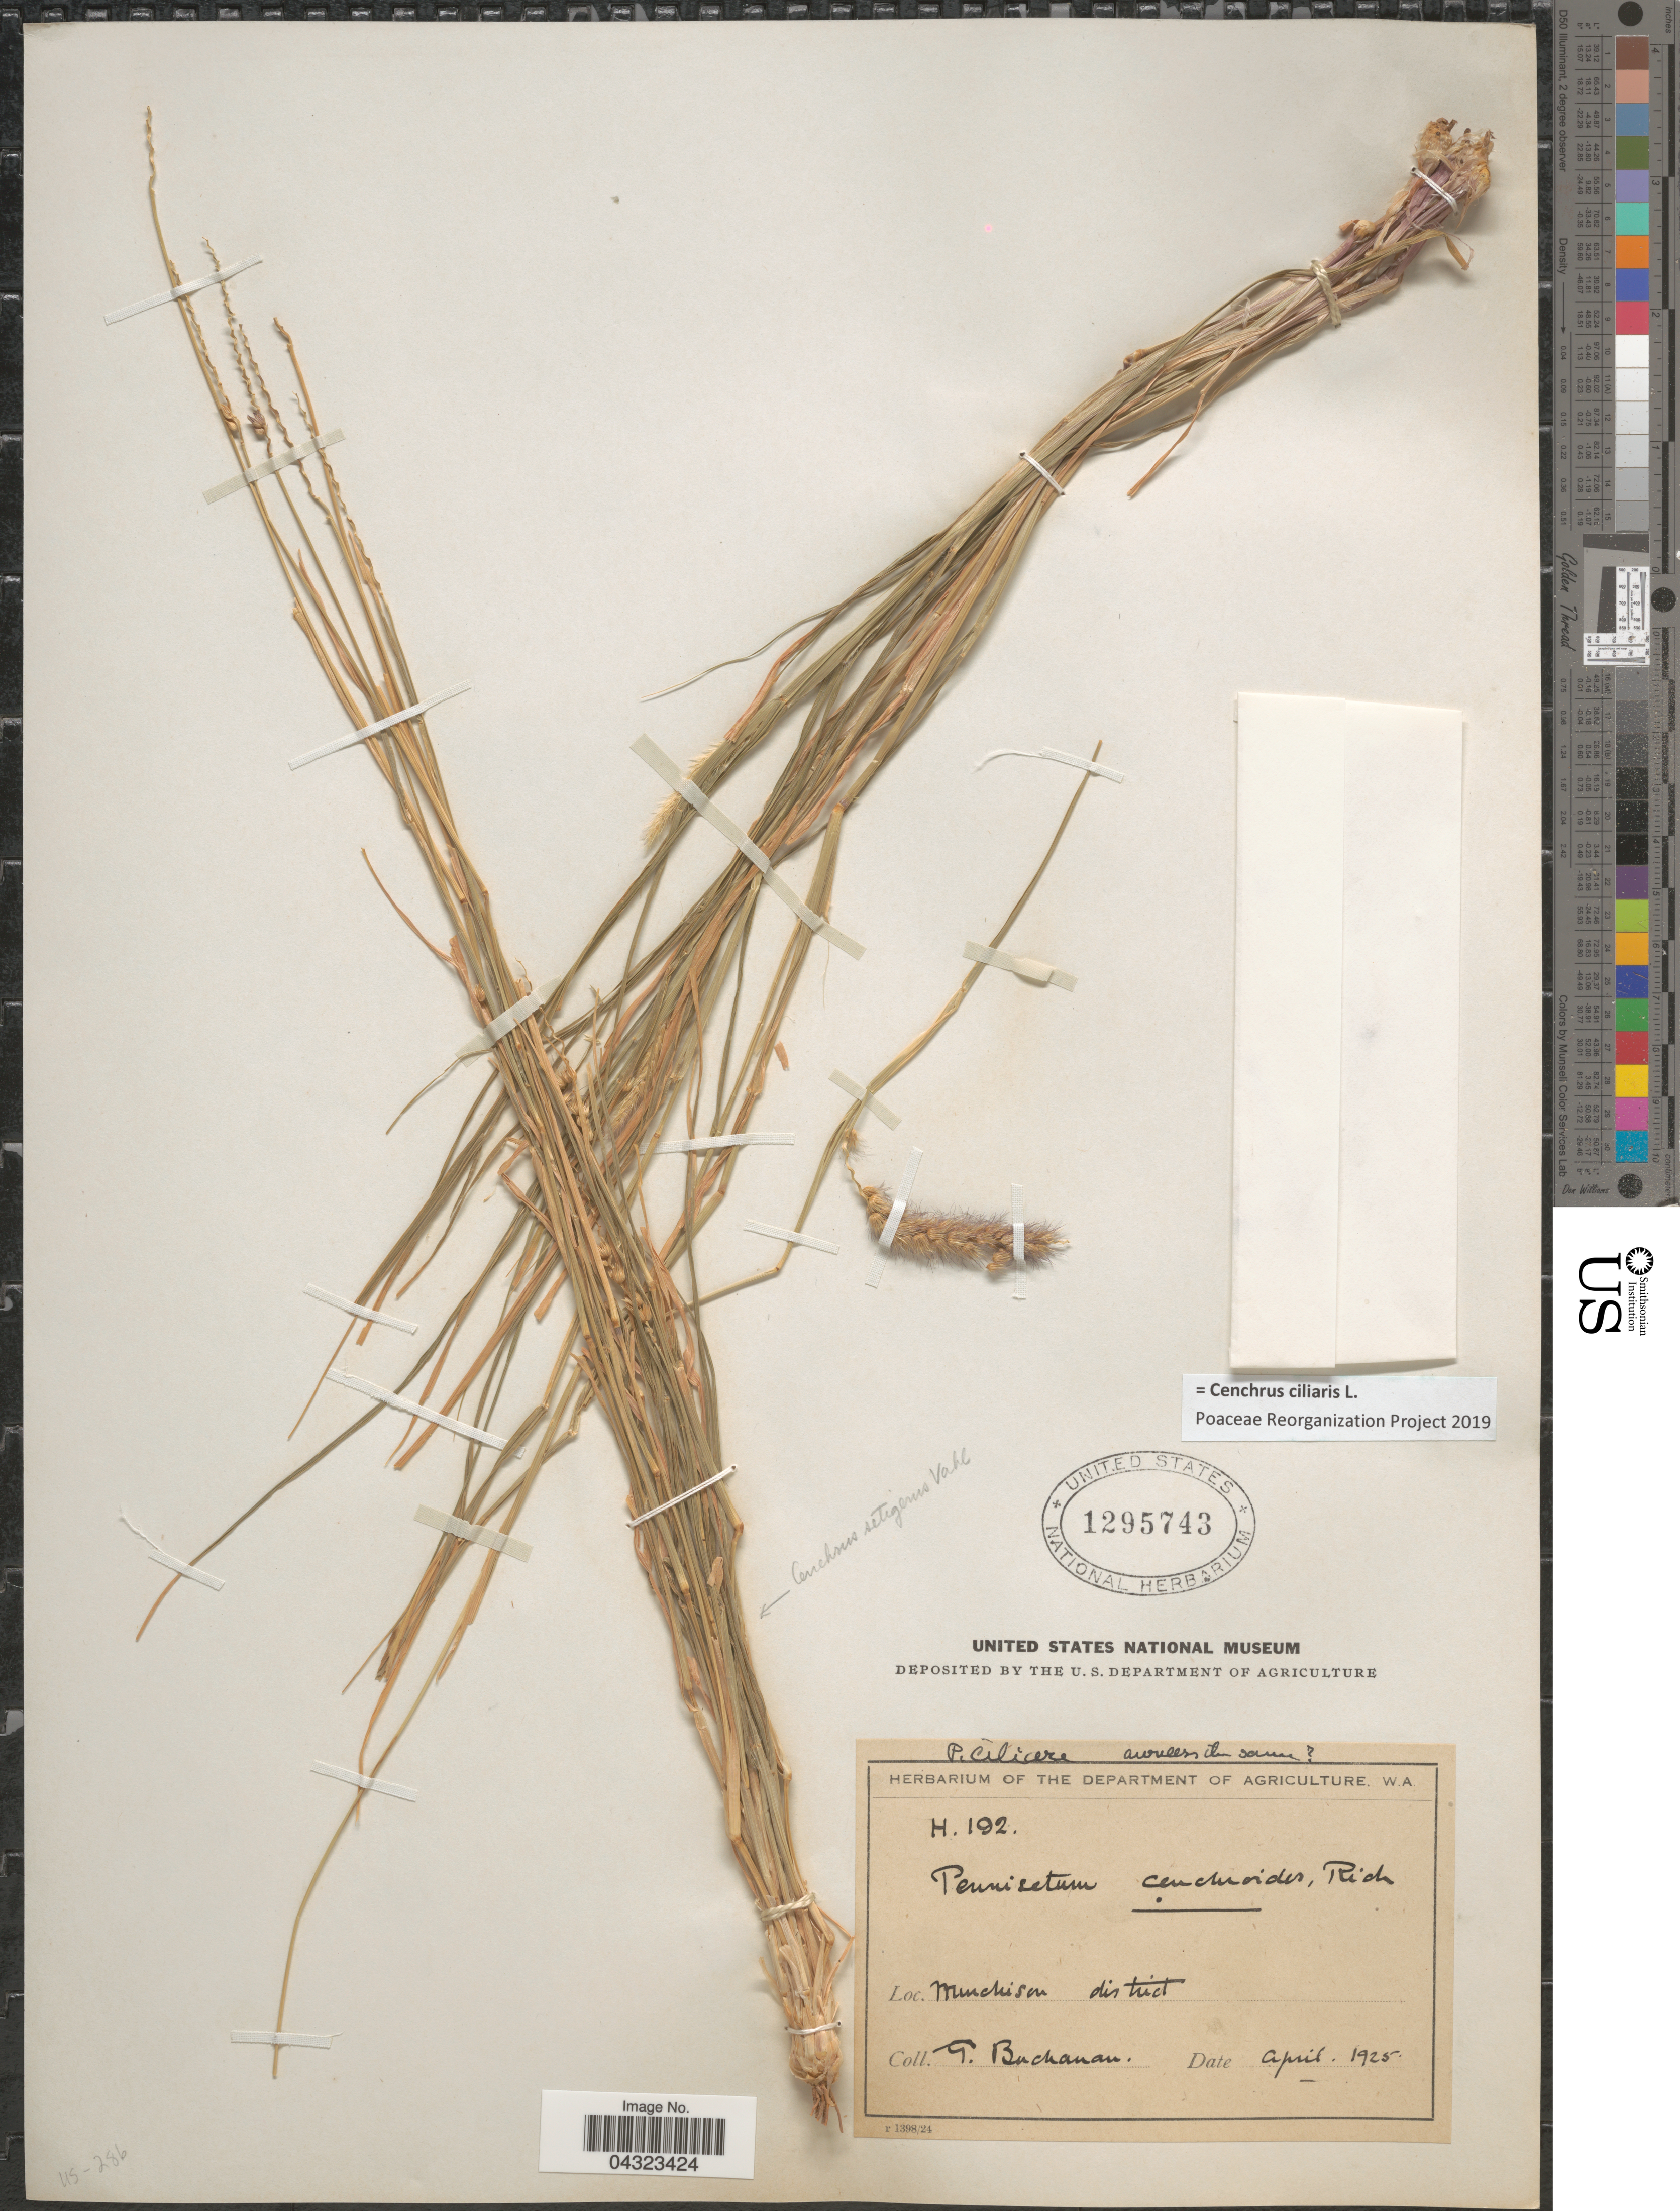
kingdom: Plantae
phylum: Tracheophyta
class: Liliopsida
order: Poales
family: Poaceae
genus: Cenchrus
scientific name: Cenchrus ciliaris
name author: L.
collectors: G. Buchanan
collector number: H192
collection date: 1925-04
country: Australia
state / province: Western Australia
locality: Murchison district.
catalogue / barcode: US 1295743